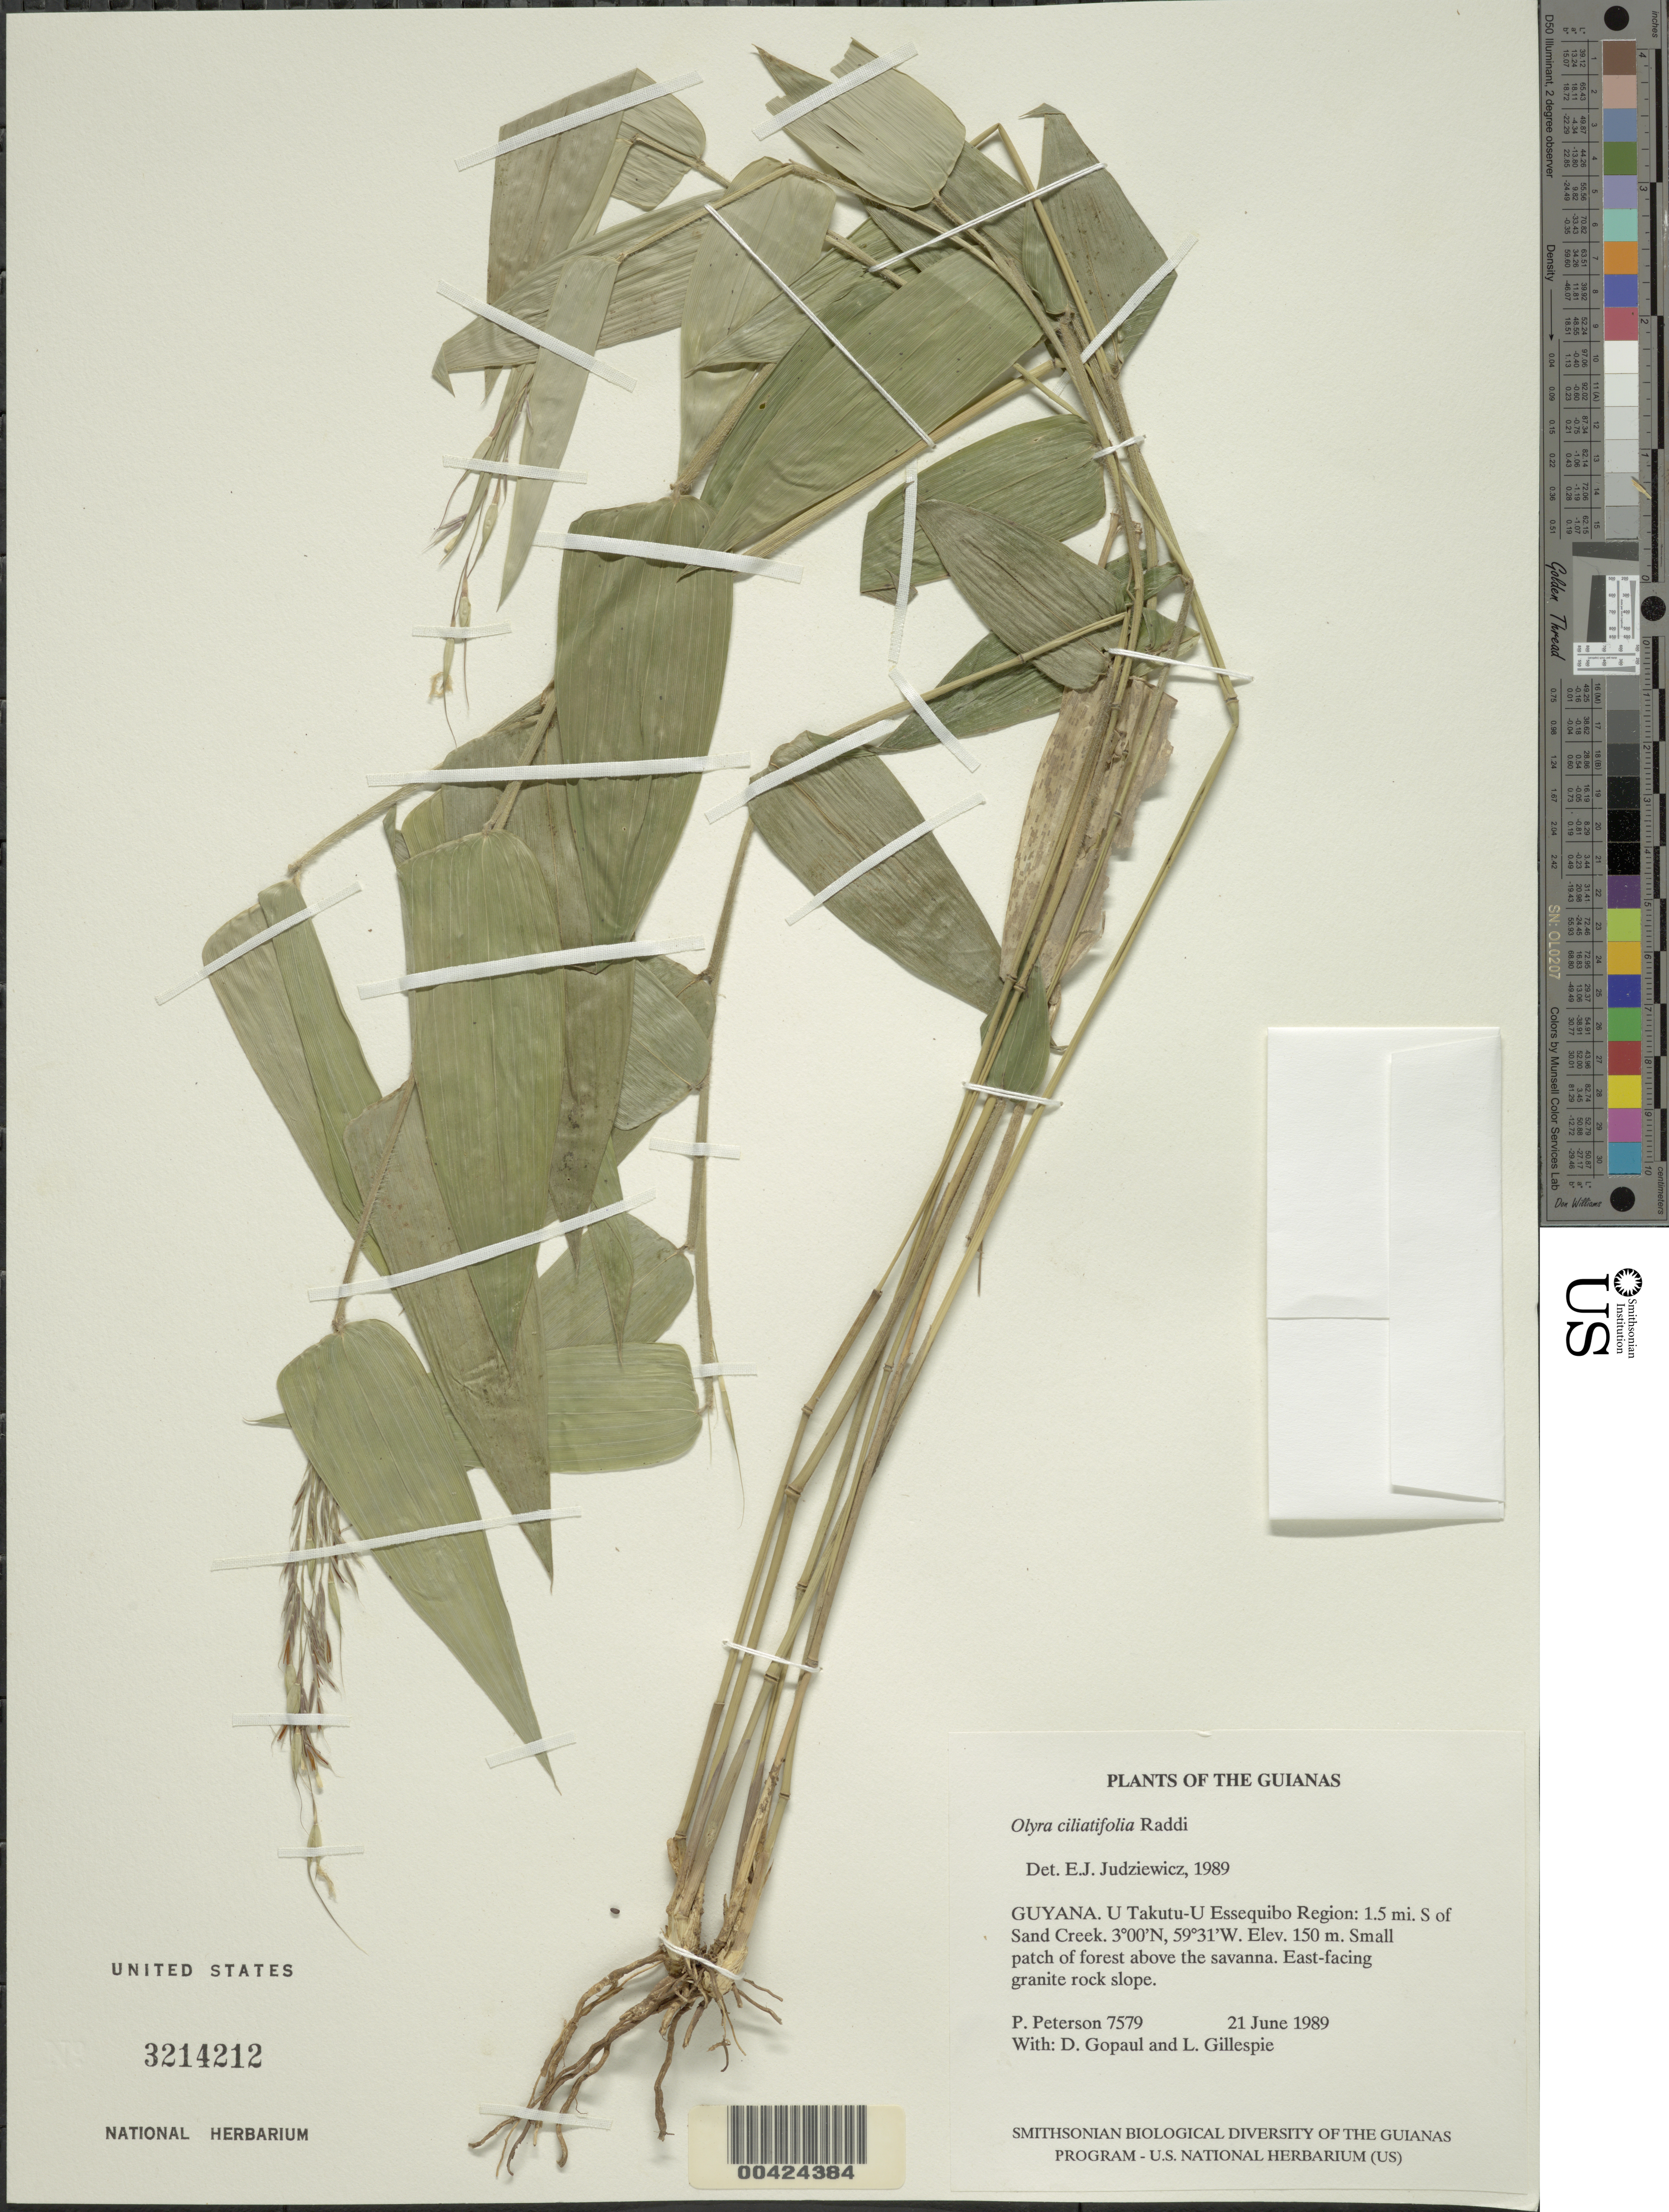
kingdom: Plantae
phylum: Tracheophyta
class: Liliopsida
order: Poales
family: Poaceae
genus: Olyra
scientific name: Olyra ciliatifolia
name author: Raddi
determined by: Judziewicz, E. J.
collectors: P. M. Peterson, D. Gopaul & L. J. Gillespie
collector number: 7579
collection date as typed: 21 Jun 1989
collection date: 1989-06-21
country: Guyana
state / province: U. Takutu-U. Essequibo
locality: Sand creek, 1.5 mi s of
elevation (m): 150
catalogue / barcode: US 3214212